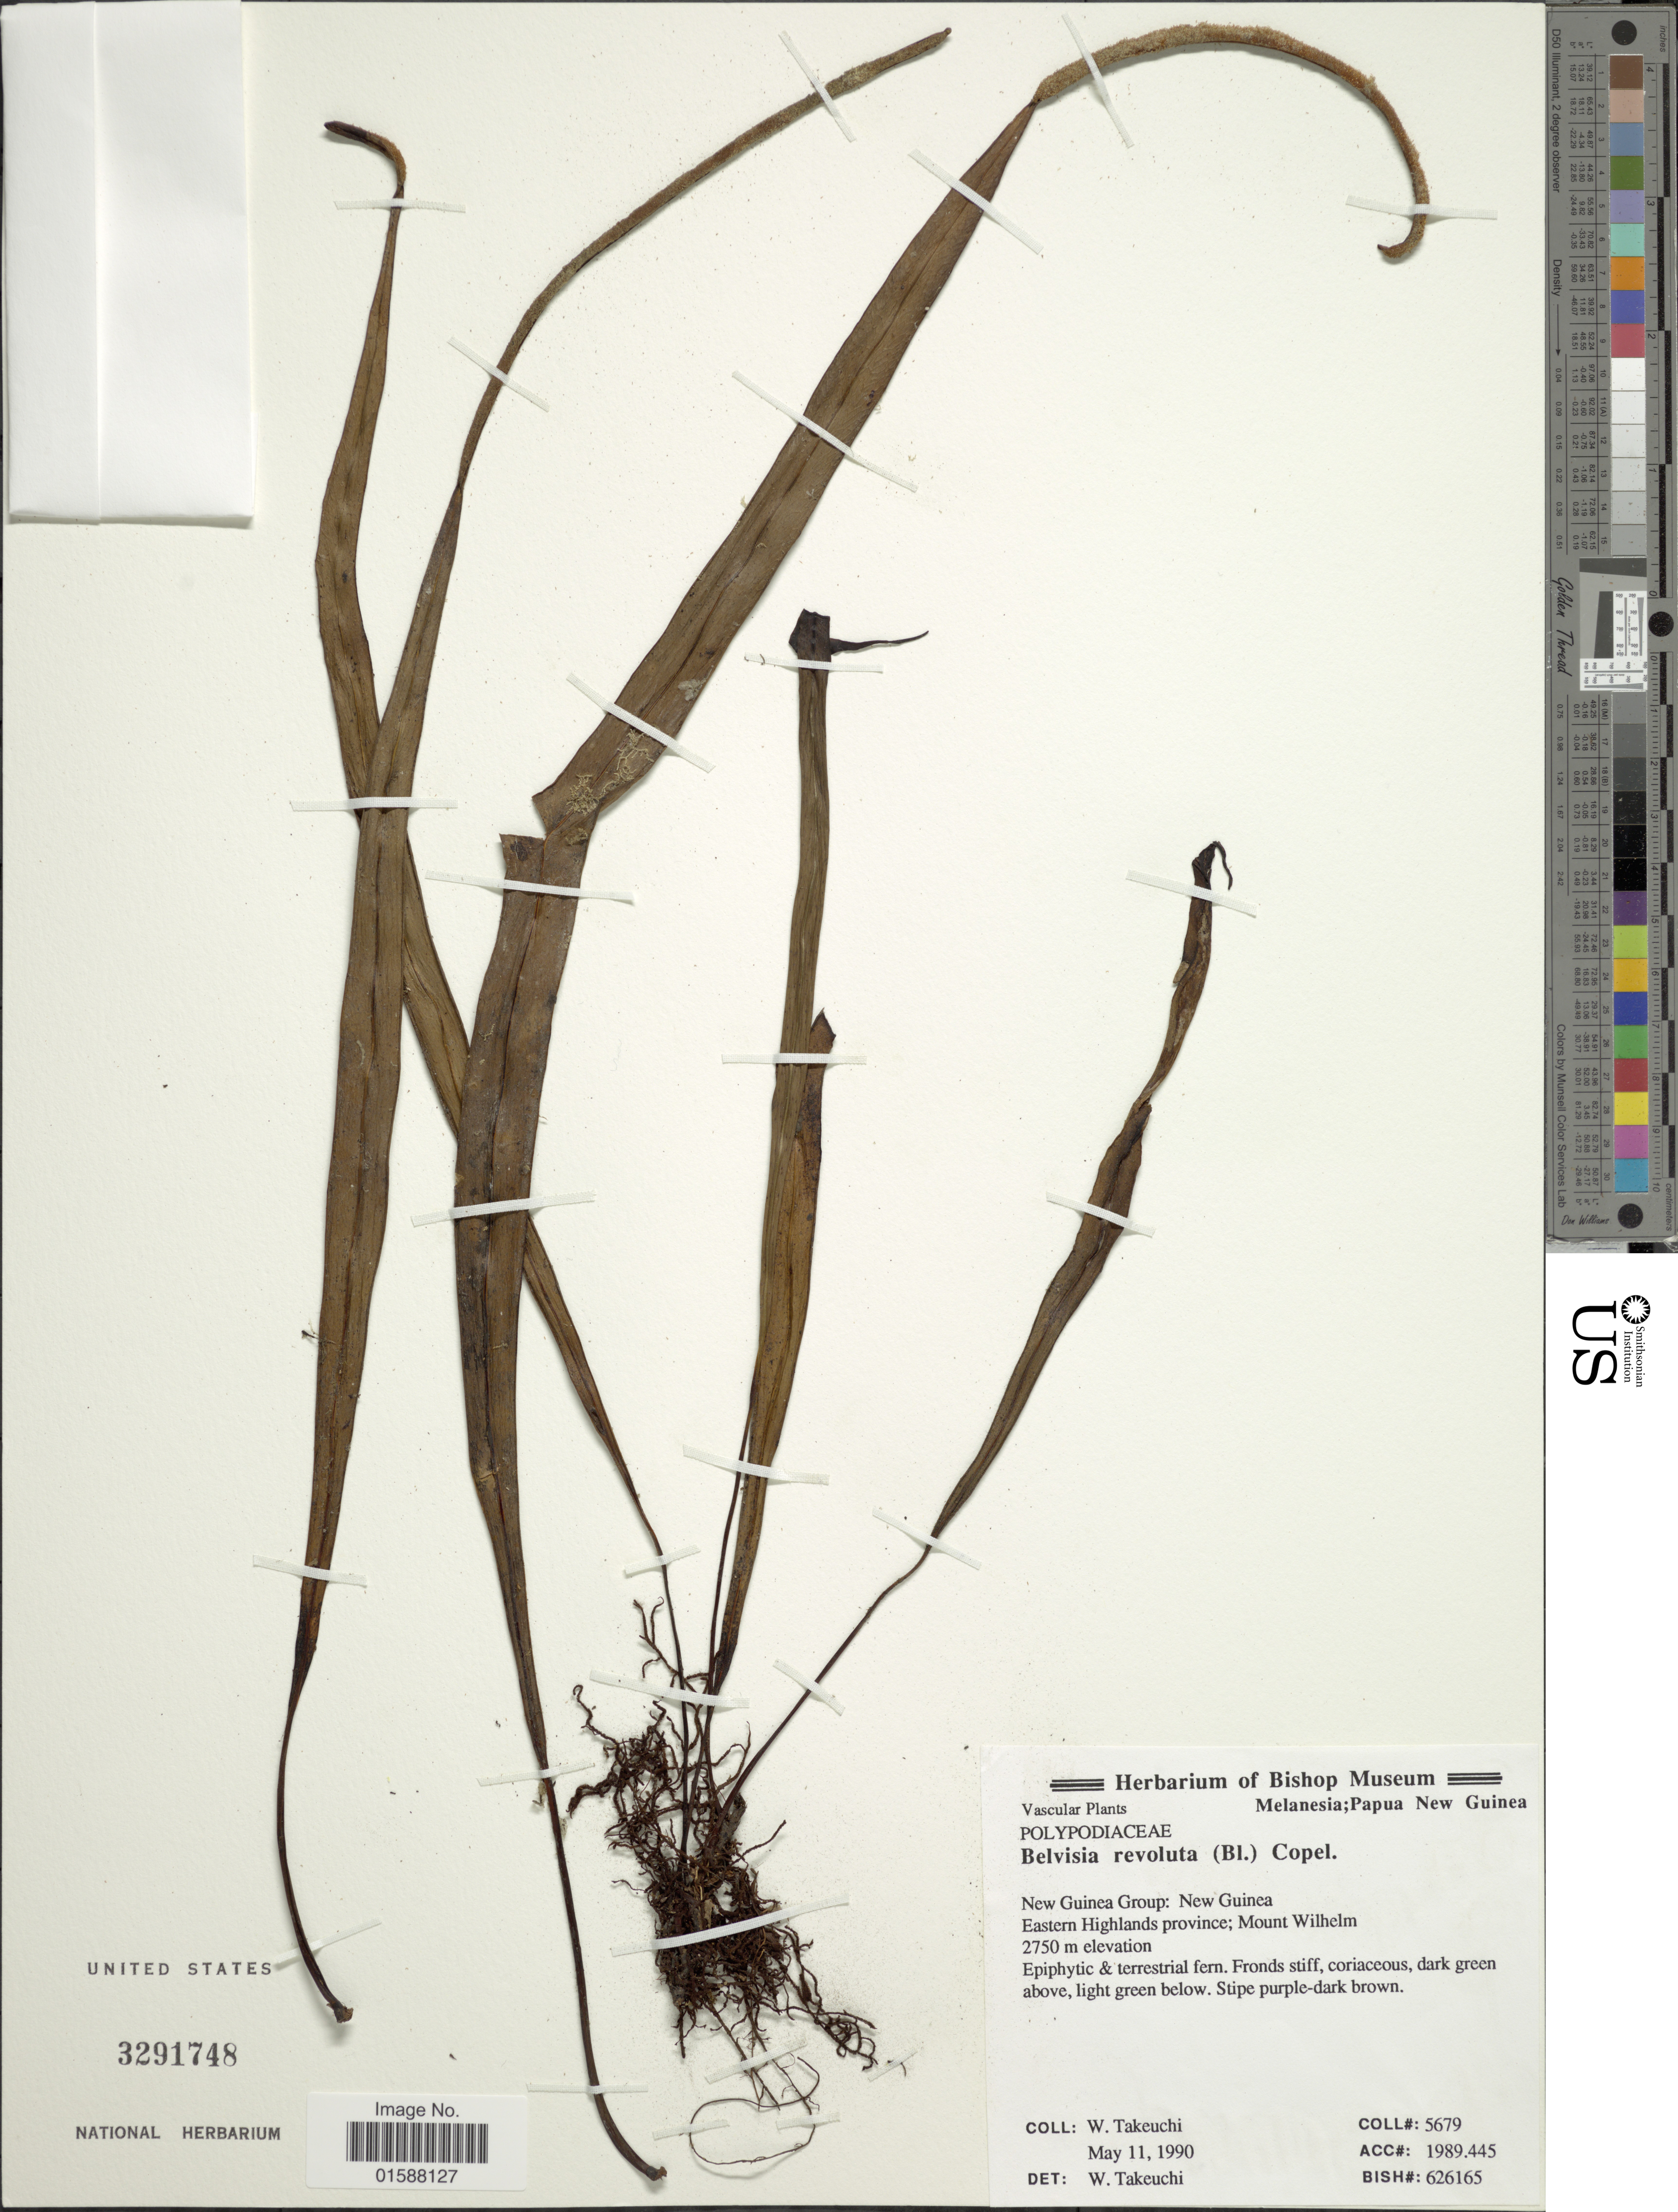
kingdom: Plantae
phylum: Tracheophyta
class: Polypodiopsida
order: Polypodiales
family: Polypodiaceae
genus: Lepisorus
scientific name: Lepisorus longifolius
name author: (Blume) Holttum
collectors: W. Takeuchi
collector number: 5679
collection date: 1990-05-11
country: Papua New Guinea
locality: New Guinea group: New Guinea. Eastern Highlands province; Mount Wilhelm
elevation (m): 2750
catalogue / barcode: US 3291748